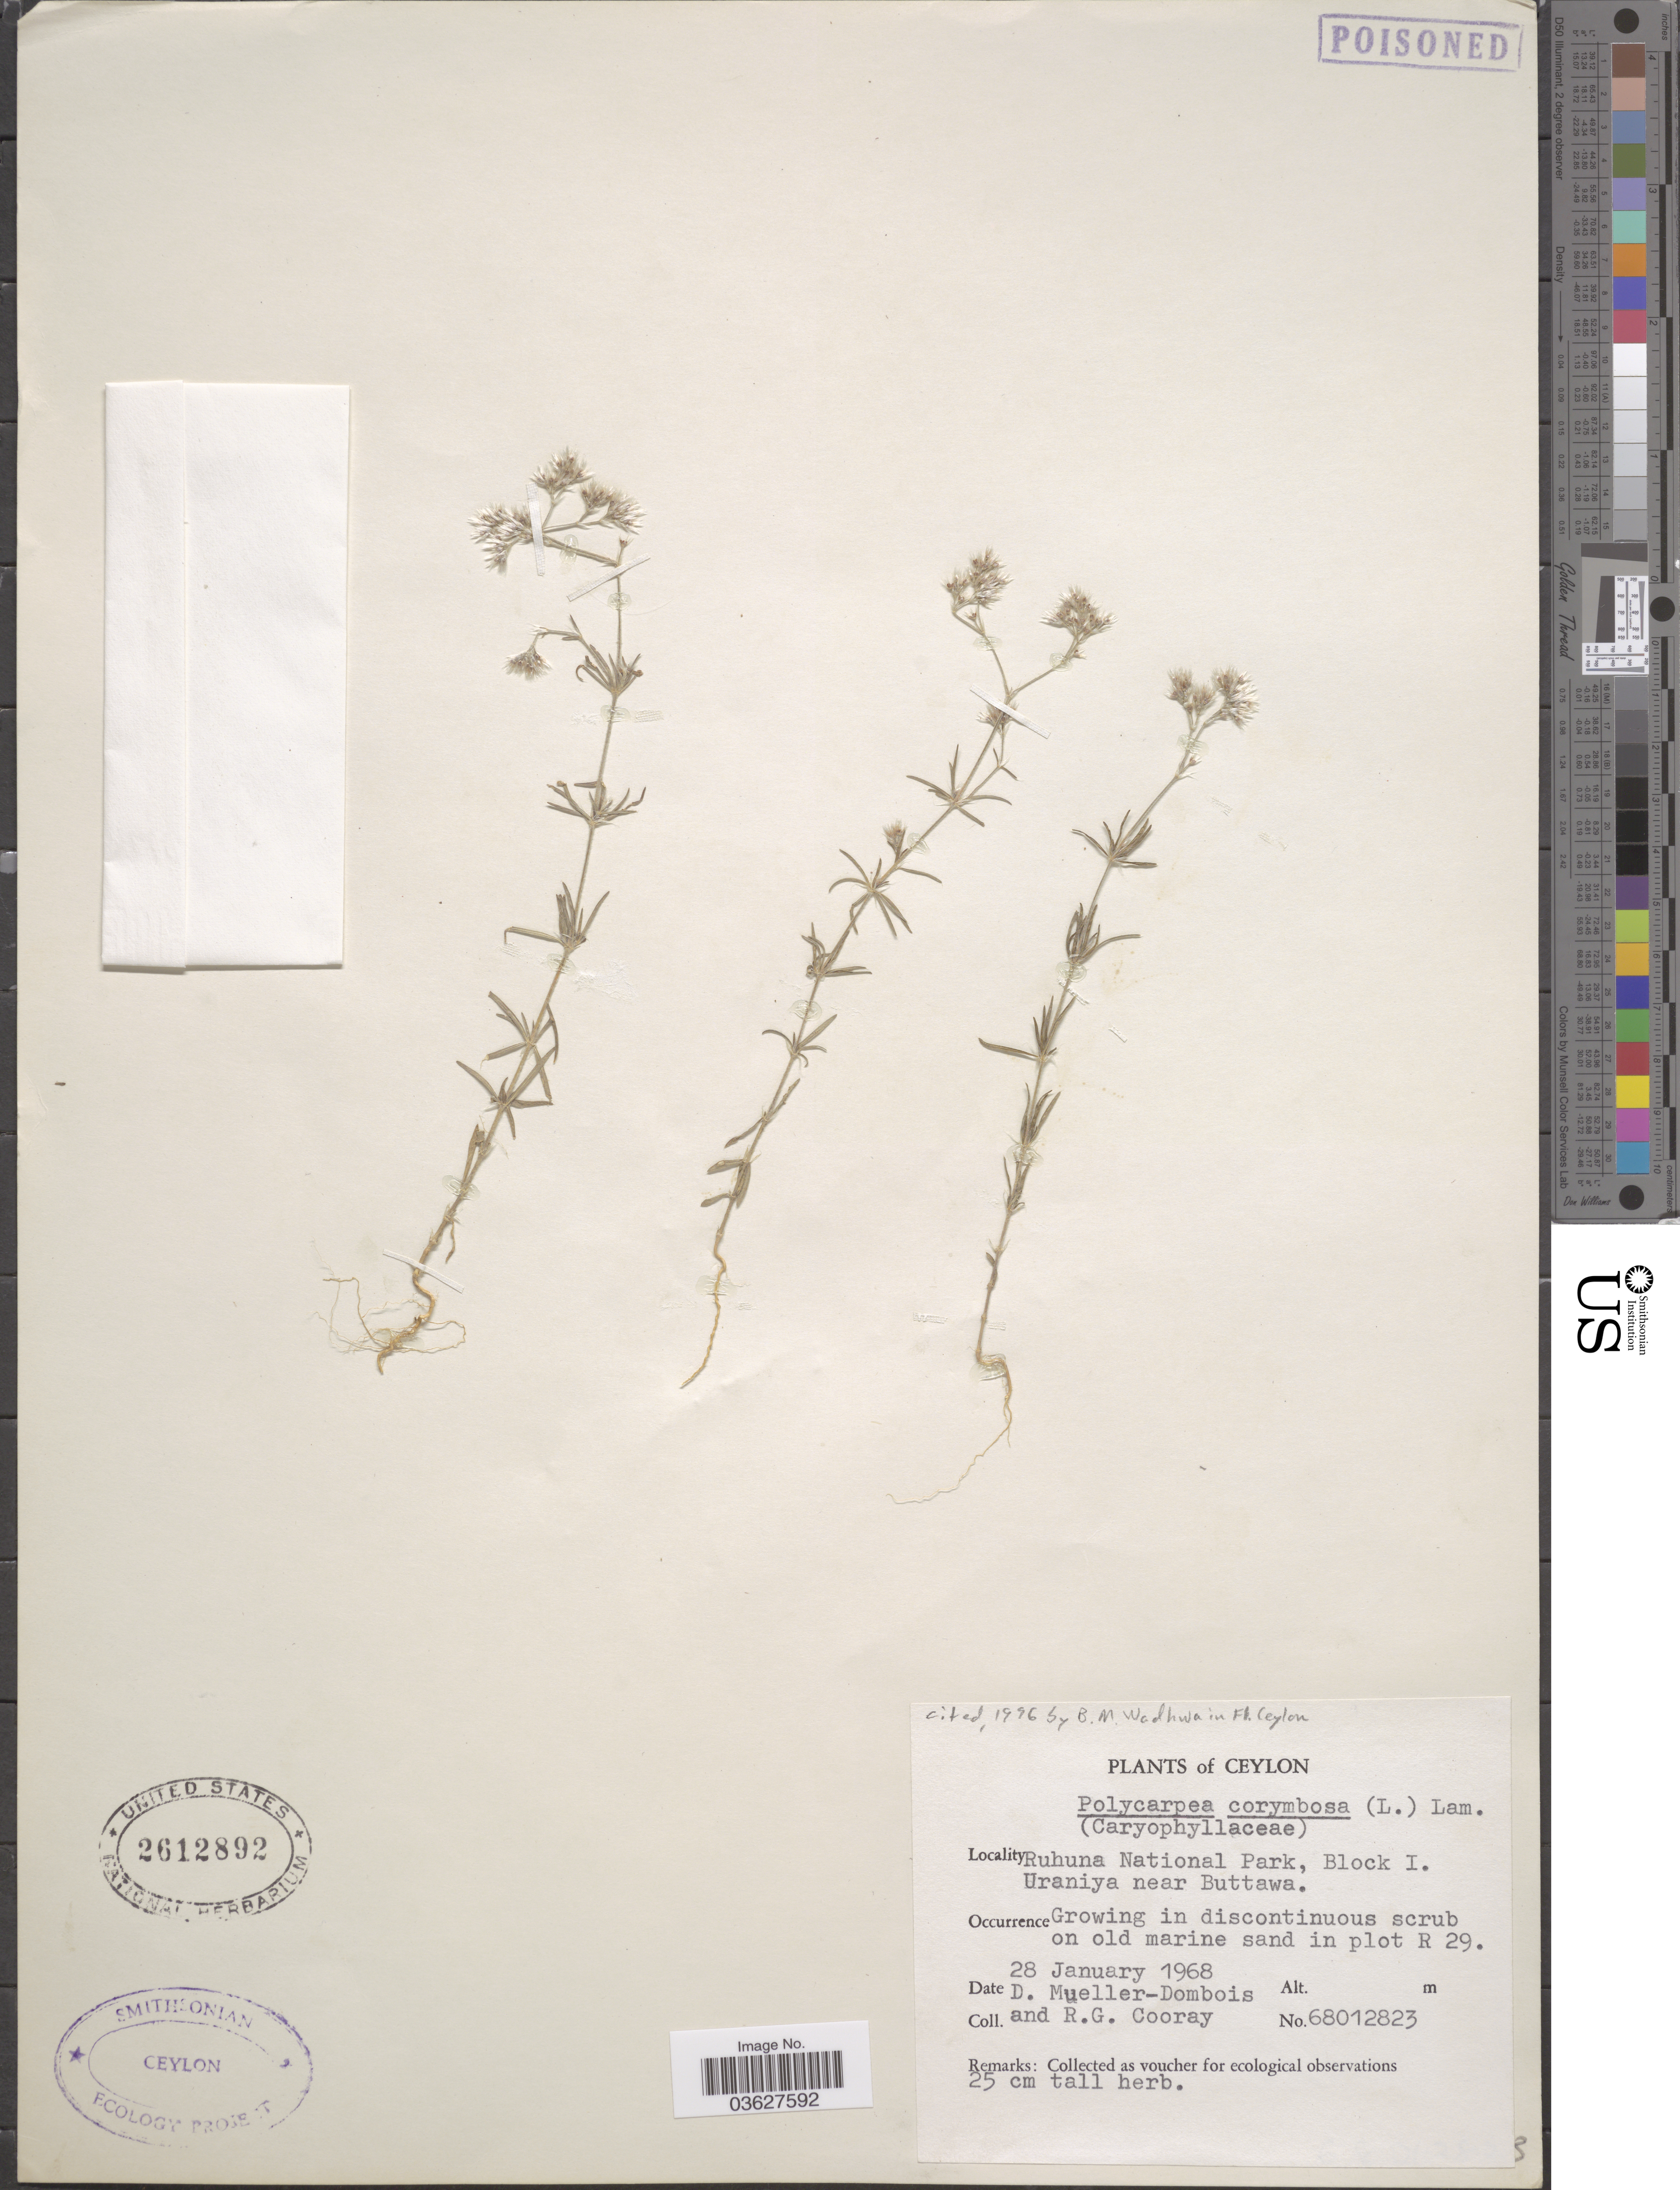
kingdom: Plantae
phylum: Tracheophyta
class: Magnoliopsida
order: Caryophyllales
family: Caryophyllaceae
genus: Polycarpaea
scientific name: Polycarpaea corymbosa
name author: (L.) Lam.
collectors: D. Mueller-Dombois & R. Cooray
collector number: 68012823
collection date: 1968-01-28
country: Sri Lanka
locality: Ceylon. Ruhuna National Park, Block I. Uraniya near Buttawa. On old marine sand in plot R 29.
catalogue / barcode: US 2612892